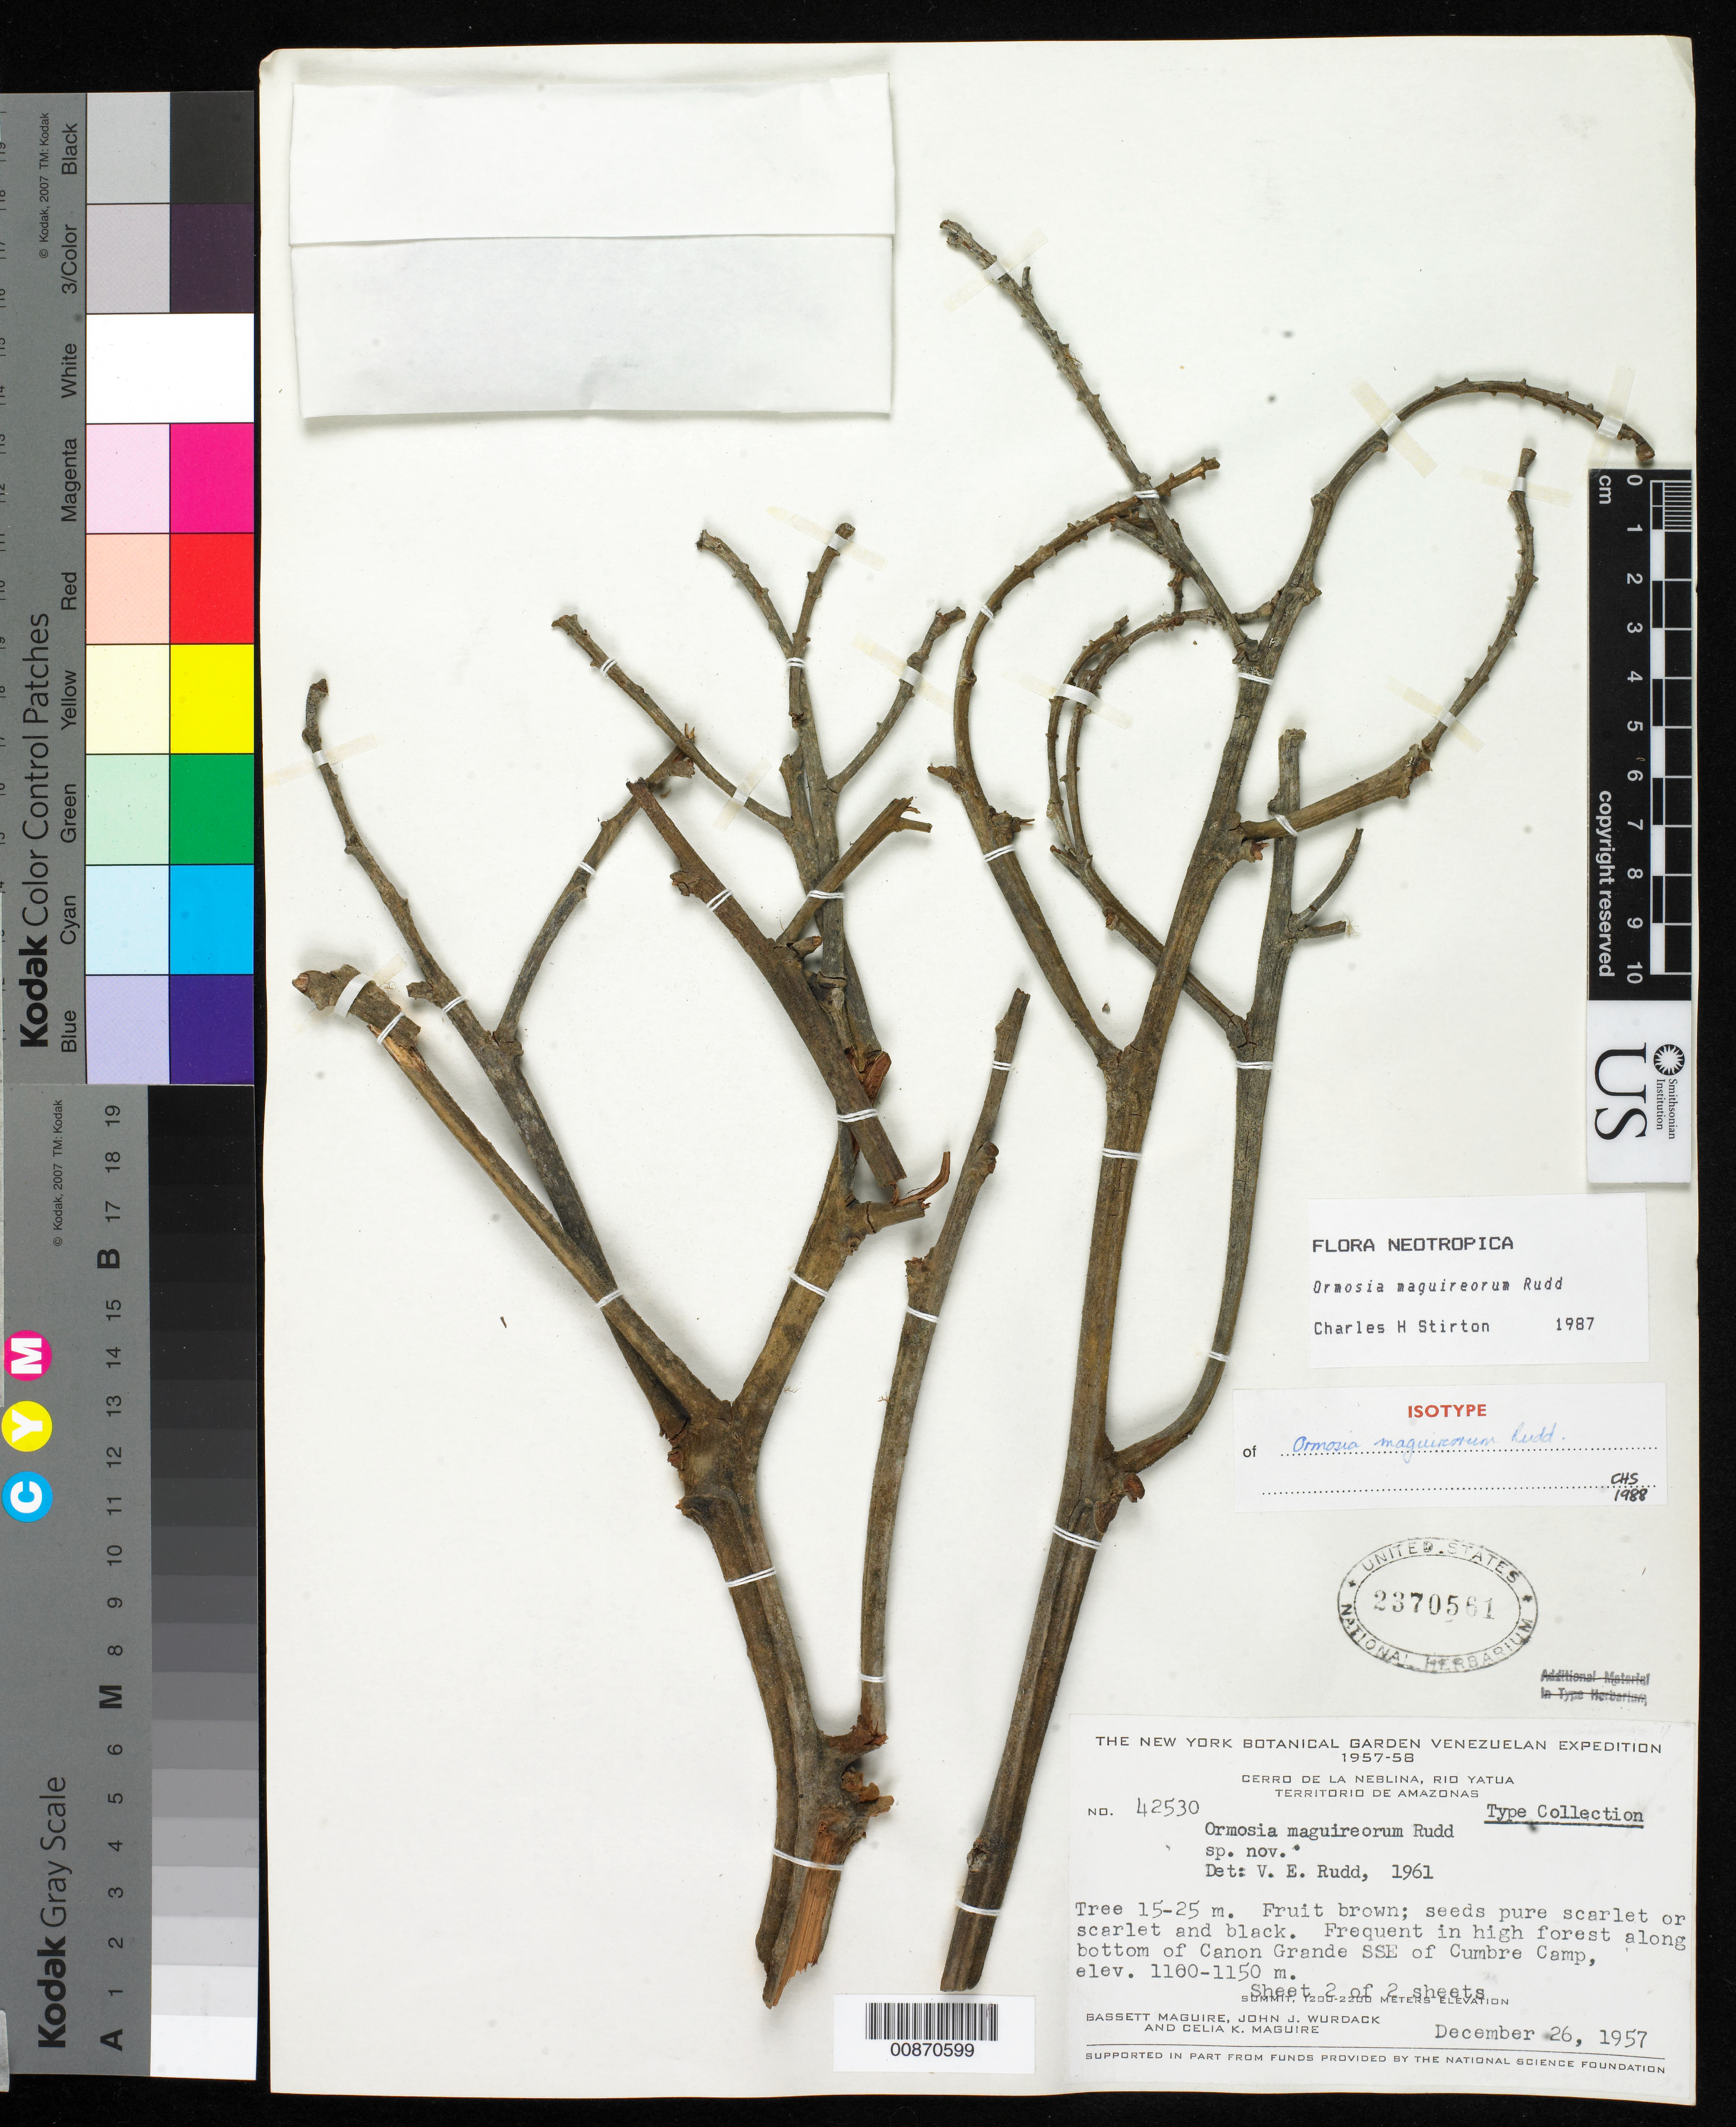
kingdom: Plantae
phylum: Tracheophyta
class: Magnoliopsida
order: Fabales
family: Fabaceae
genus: Ormosia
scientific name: Ormosia maguireorum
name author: Rudd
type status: Isotype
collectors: B. Maguire, J. J. Wurdack & C. K. Maguire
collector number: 42530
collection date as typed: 26 Dec 1957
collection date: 1957-12-26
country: Venezuela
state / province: Amazonas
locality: Cerro de la Neblina, Rio Yatua, Territorio de Amazonas, along bottom of Canon Grande SSE of Cumbre Camp.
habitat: Frequent in high forest along bottom of canyon.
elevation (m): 1100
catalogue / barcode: US 2370561